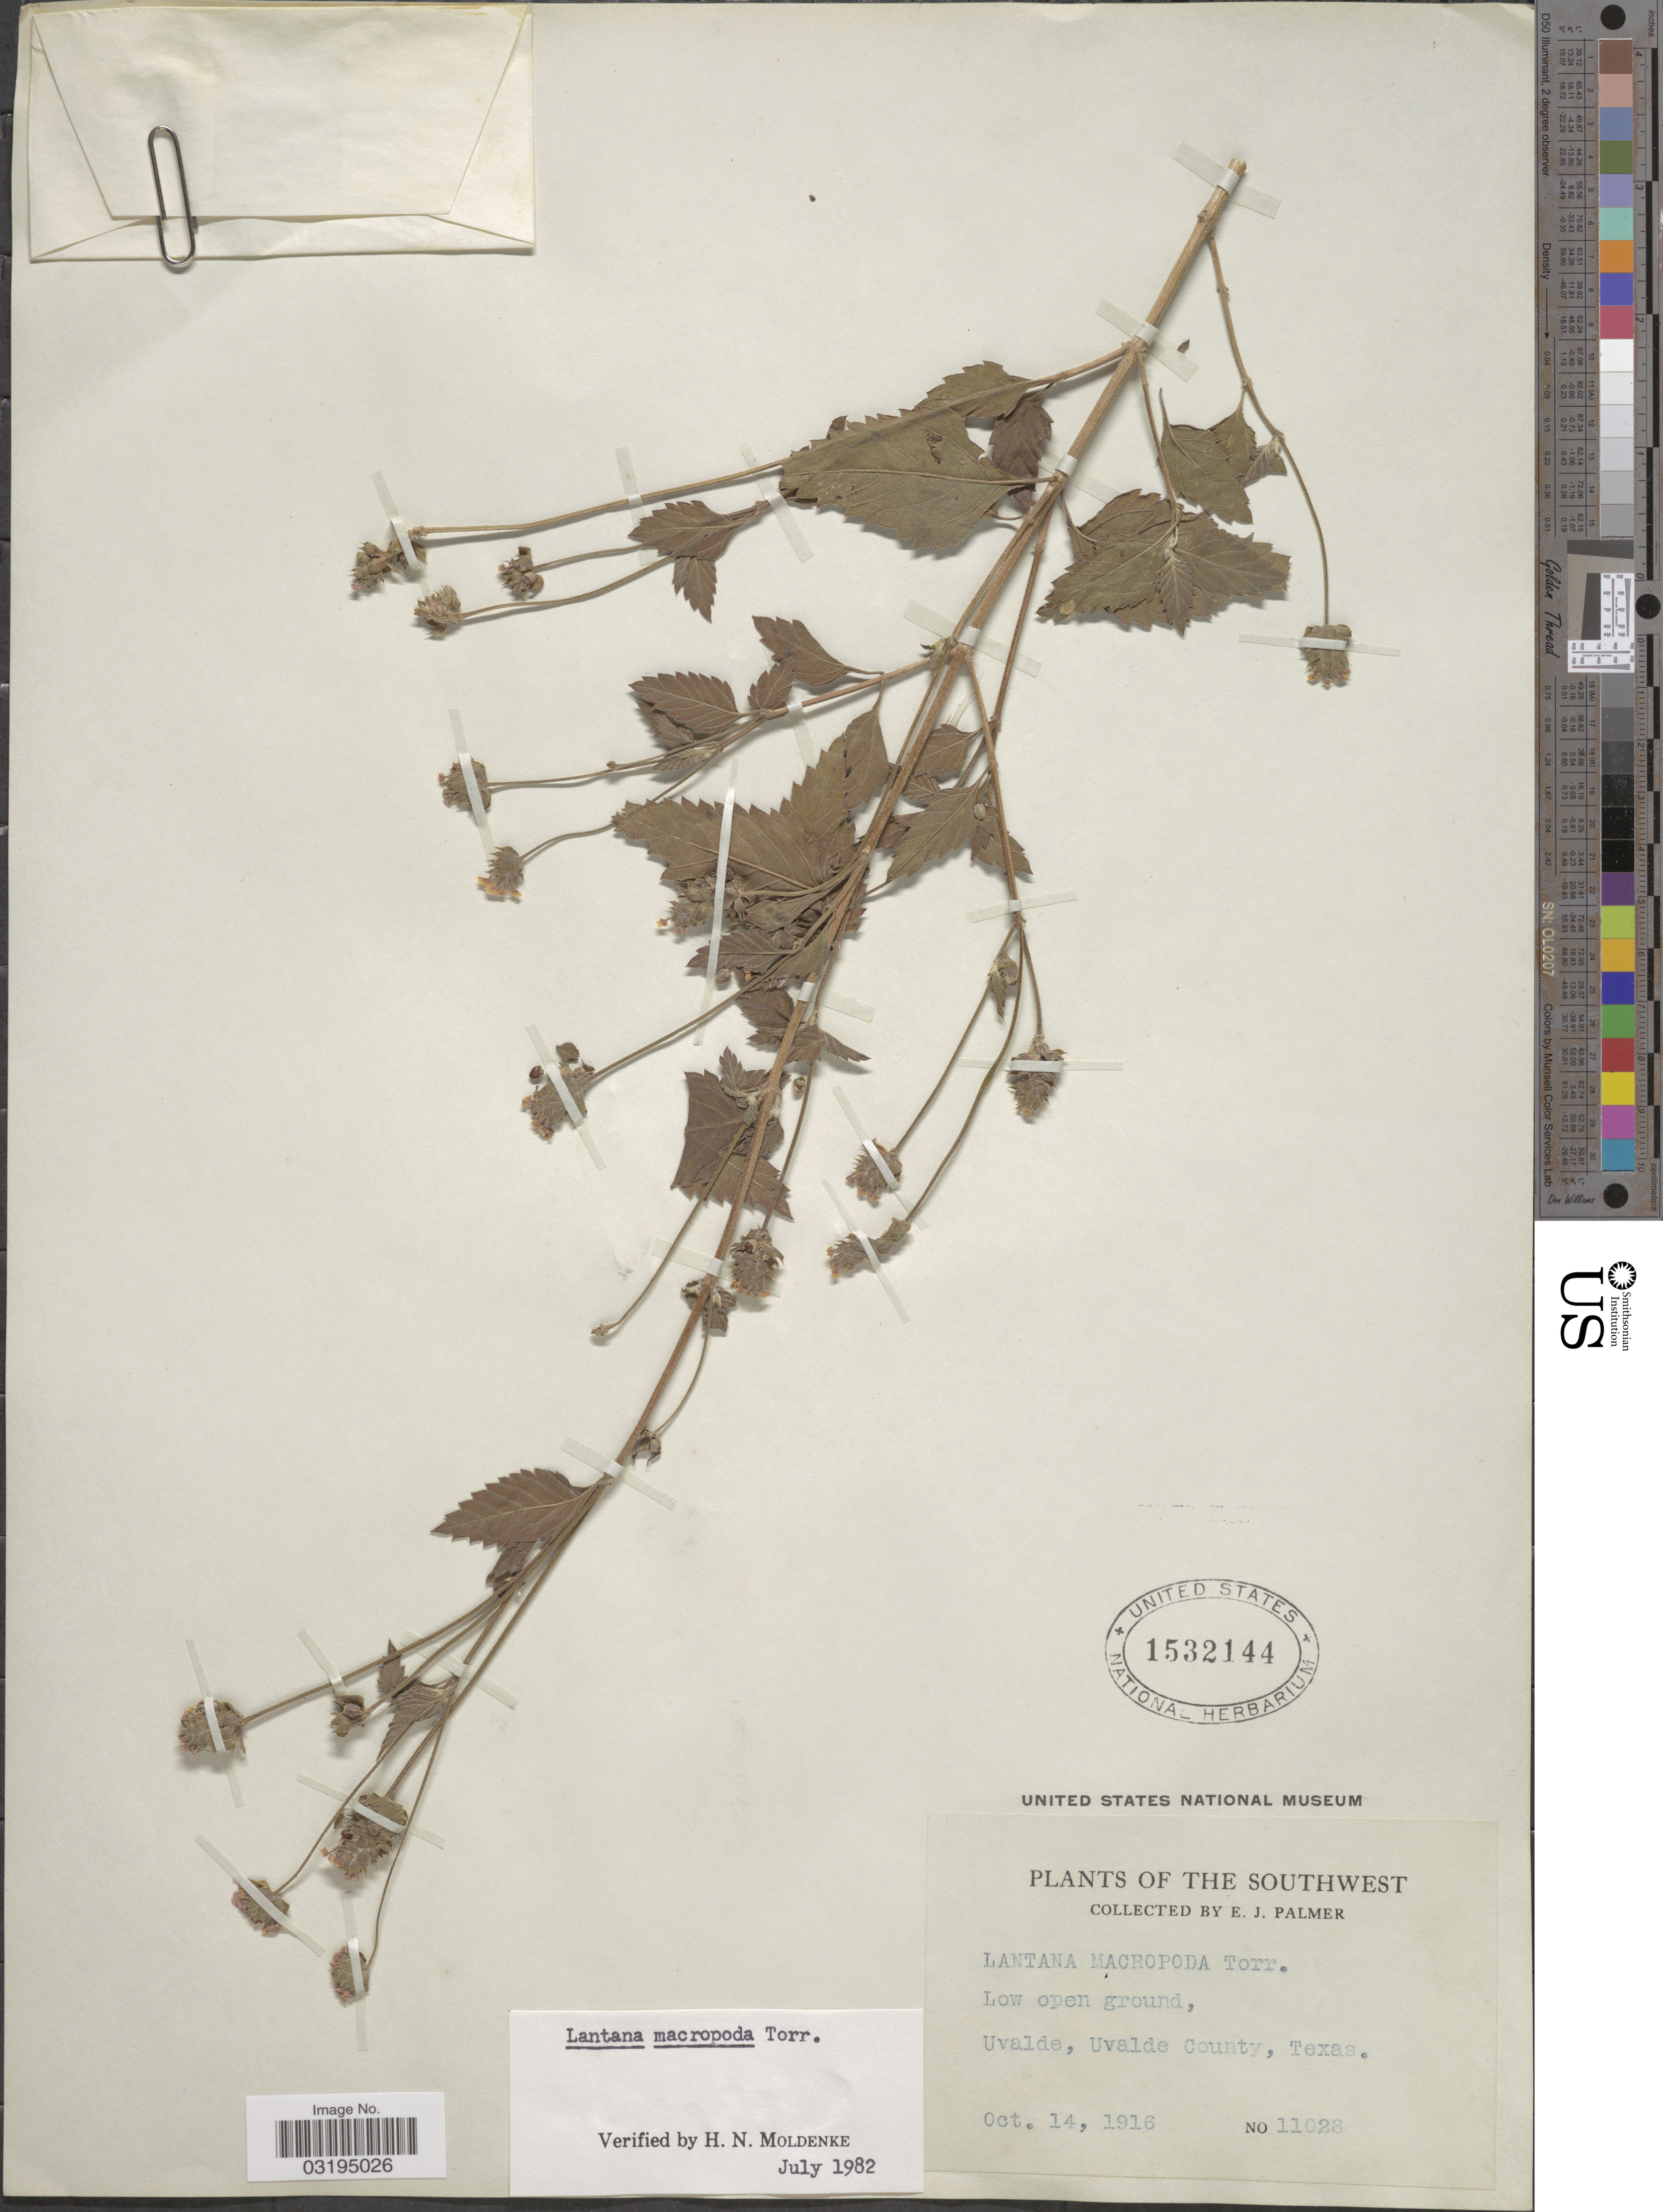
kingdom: Plantae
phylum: Tracheophyta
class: Magnoliopsida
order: Lamiales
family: Verbenaceae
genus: Lantana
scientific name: Lantana macropoda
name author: Torr.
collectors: E. J. Palmer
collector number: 11028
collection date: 1916-10-14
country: United States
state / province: Texas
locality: The Southwest, Low open ground, Uvalde, Uvalde County.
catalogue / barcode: US 1532144